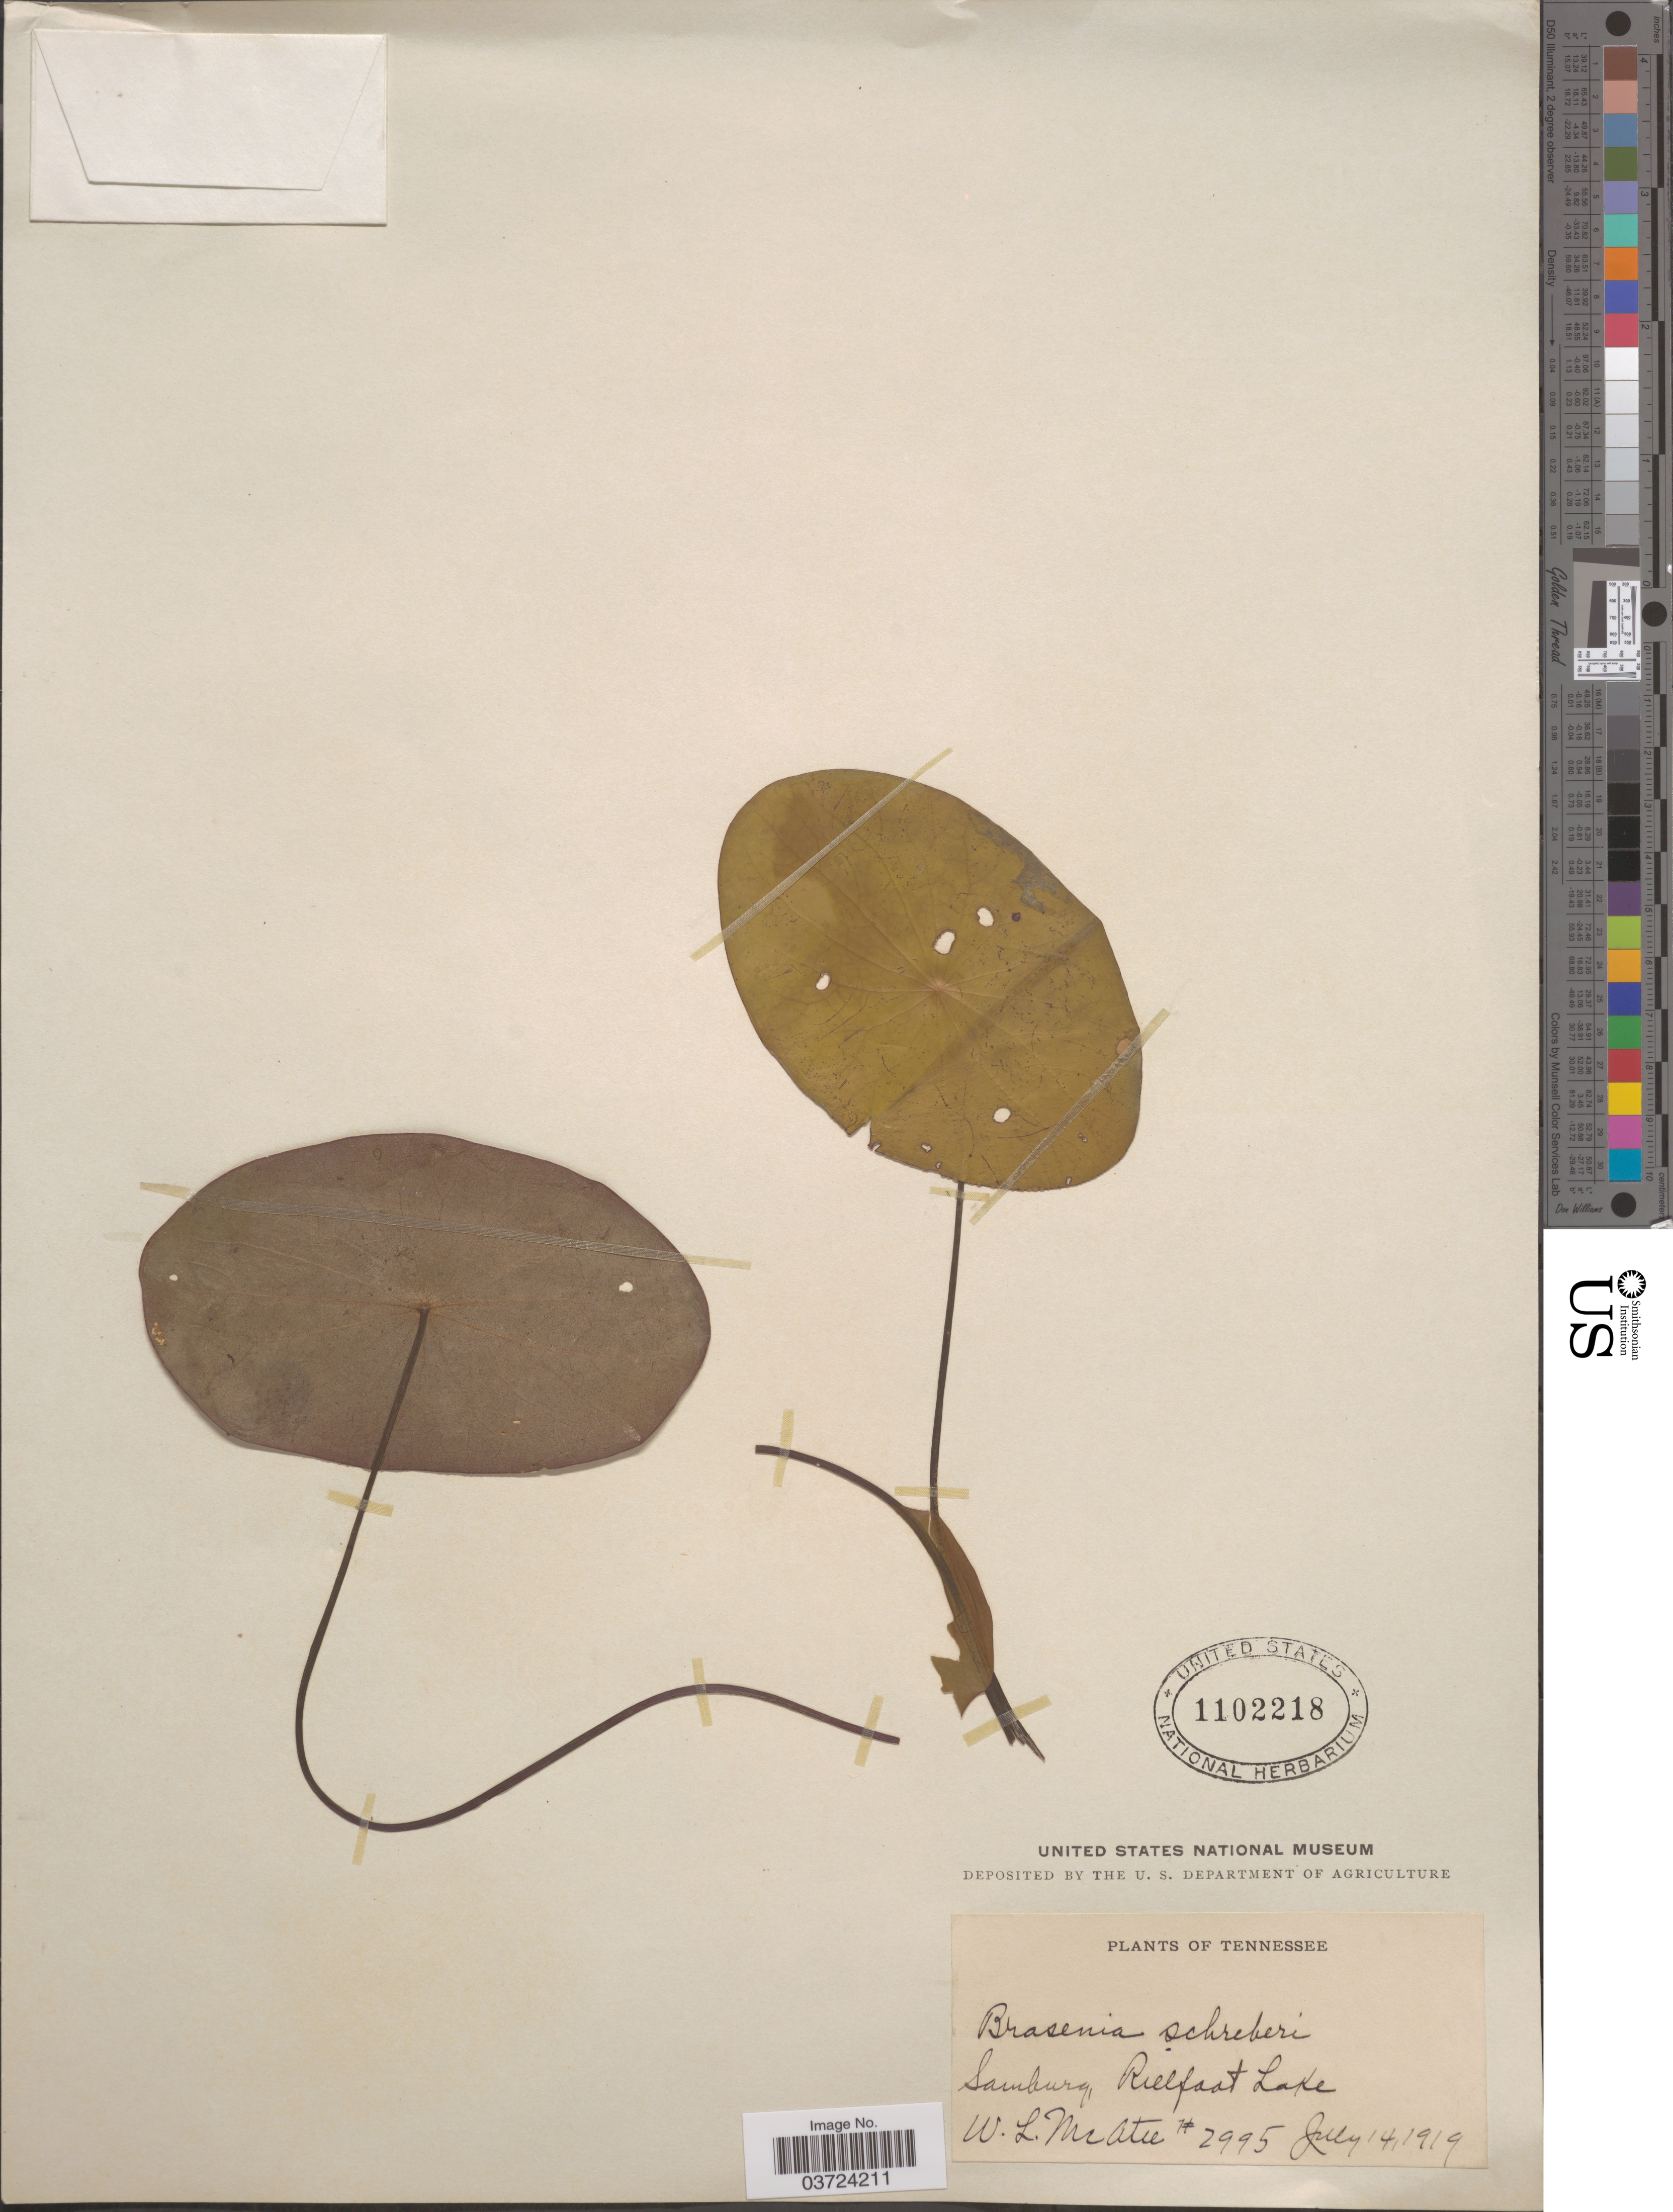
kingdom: Plantae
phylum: Tracheophyta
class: Magnoliopsida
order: Nymphaeales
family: Cabombaceae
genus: Brasenia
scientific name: Brasenia schreberi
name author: J.F. Gmel.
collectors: W. McAtee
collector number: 2995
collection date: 1919-07-14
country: United States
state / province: Tennessee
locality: Samburg, Reelfoot Lake.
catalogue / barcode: US 1102218